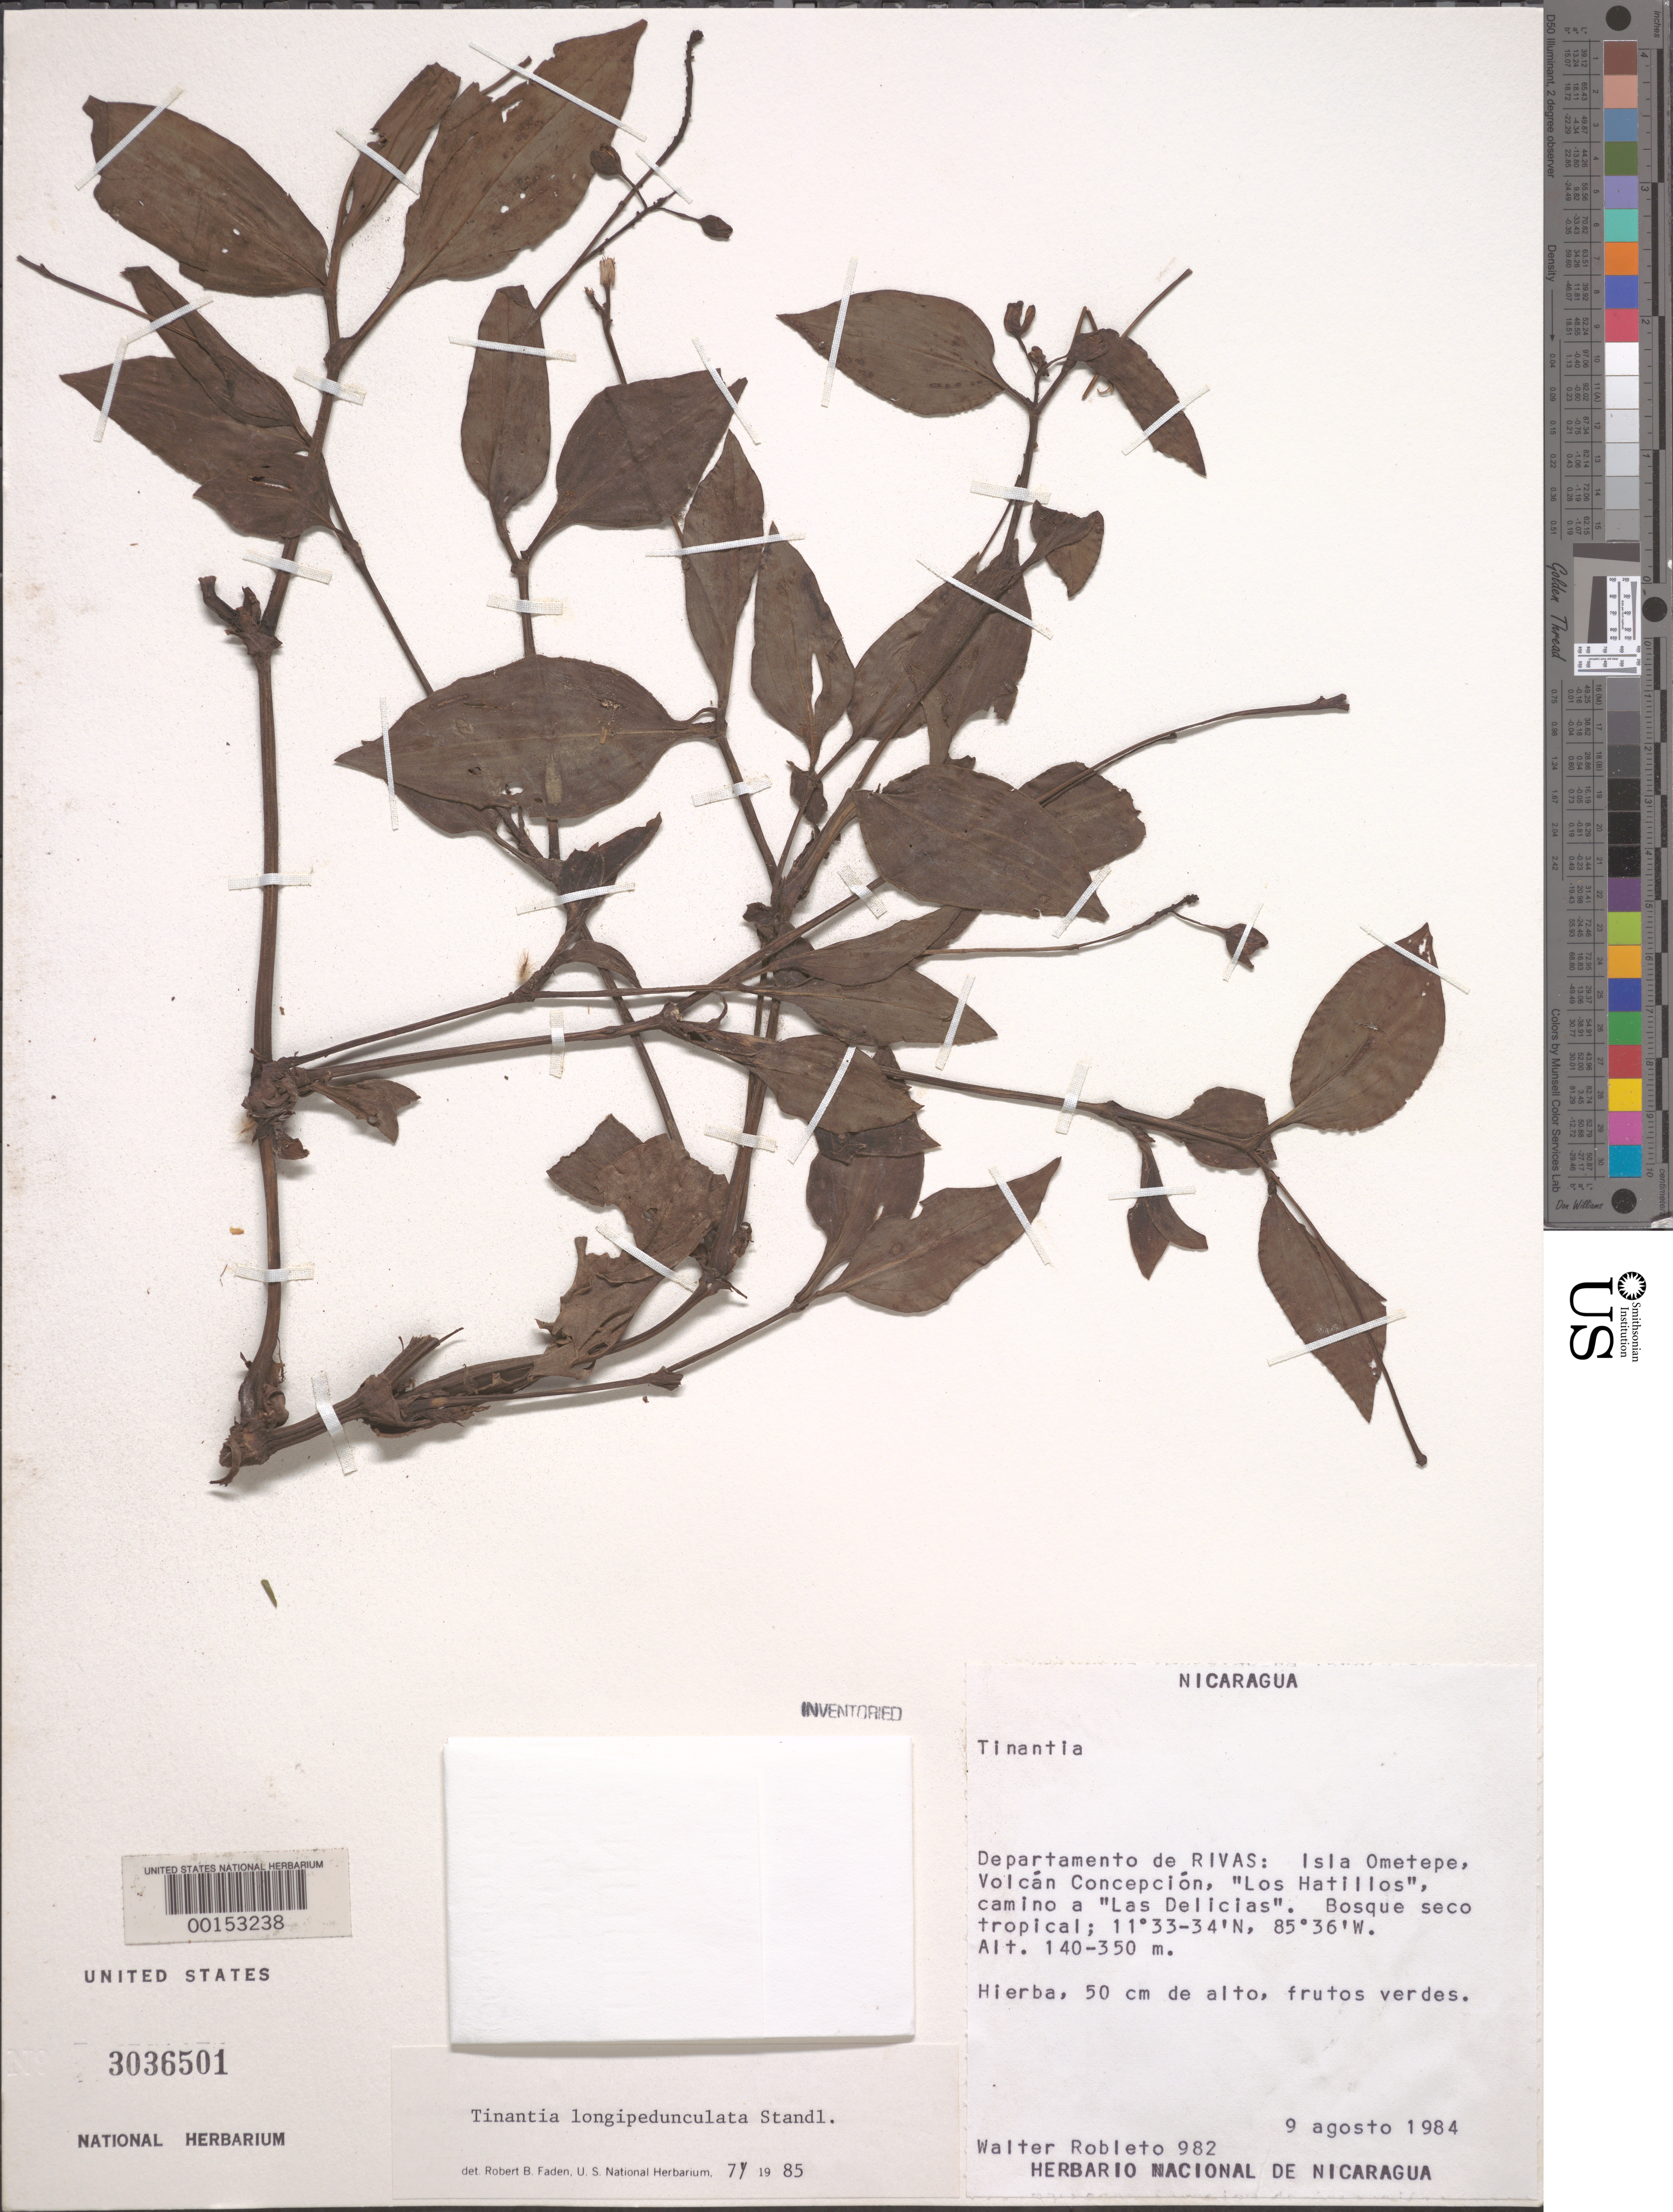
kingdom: Plantae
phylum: Tracheophyta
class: Liliopsida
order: Commelinales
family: Commelinaceae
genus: Tinantia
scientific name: Tinantia longipedunculata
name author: Standl. & Steyerm.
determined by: Faden, Robert B., (US), Smithsonian Institution - National Museum of Natural History (UNITED STATES)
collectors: W. Robleto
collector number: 982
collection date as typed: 09 Aug 1984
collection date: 1984-08-09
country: Nicaragua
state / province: Rivas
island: Isla de Ometepe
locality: Isla ometepe, volcan concepcion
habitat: Secondary tropical forest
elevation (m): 140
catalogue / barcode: US 3036501